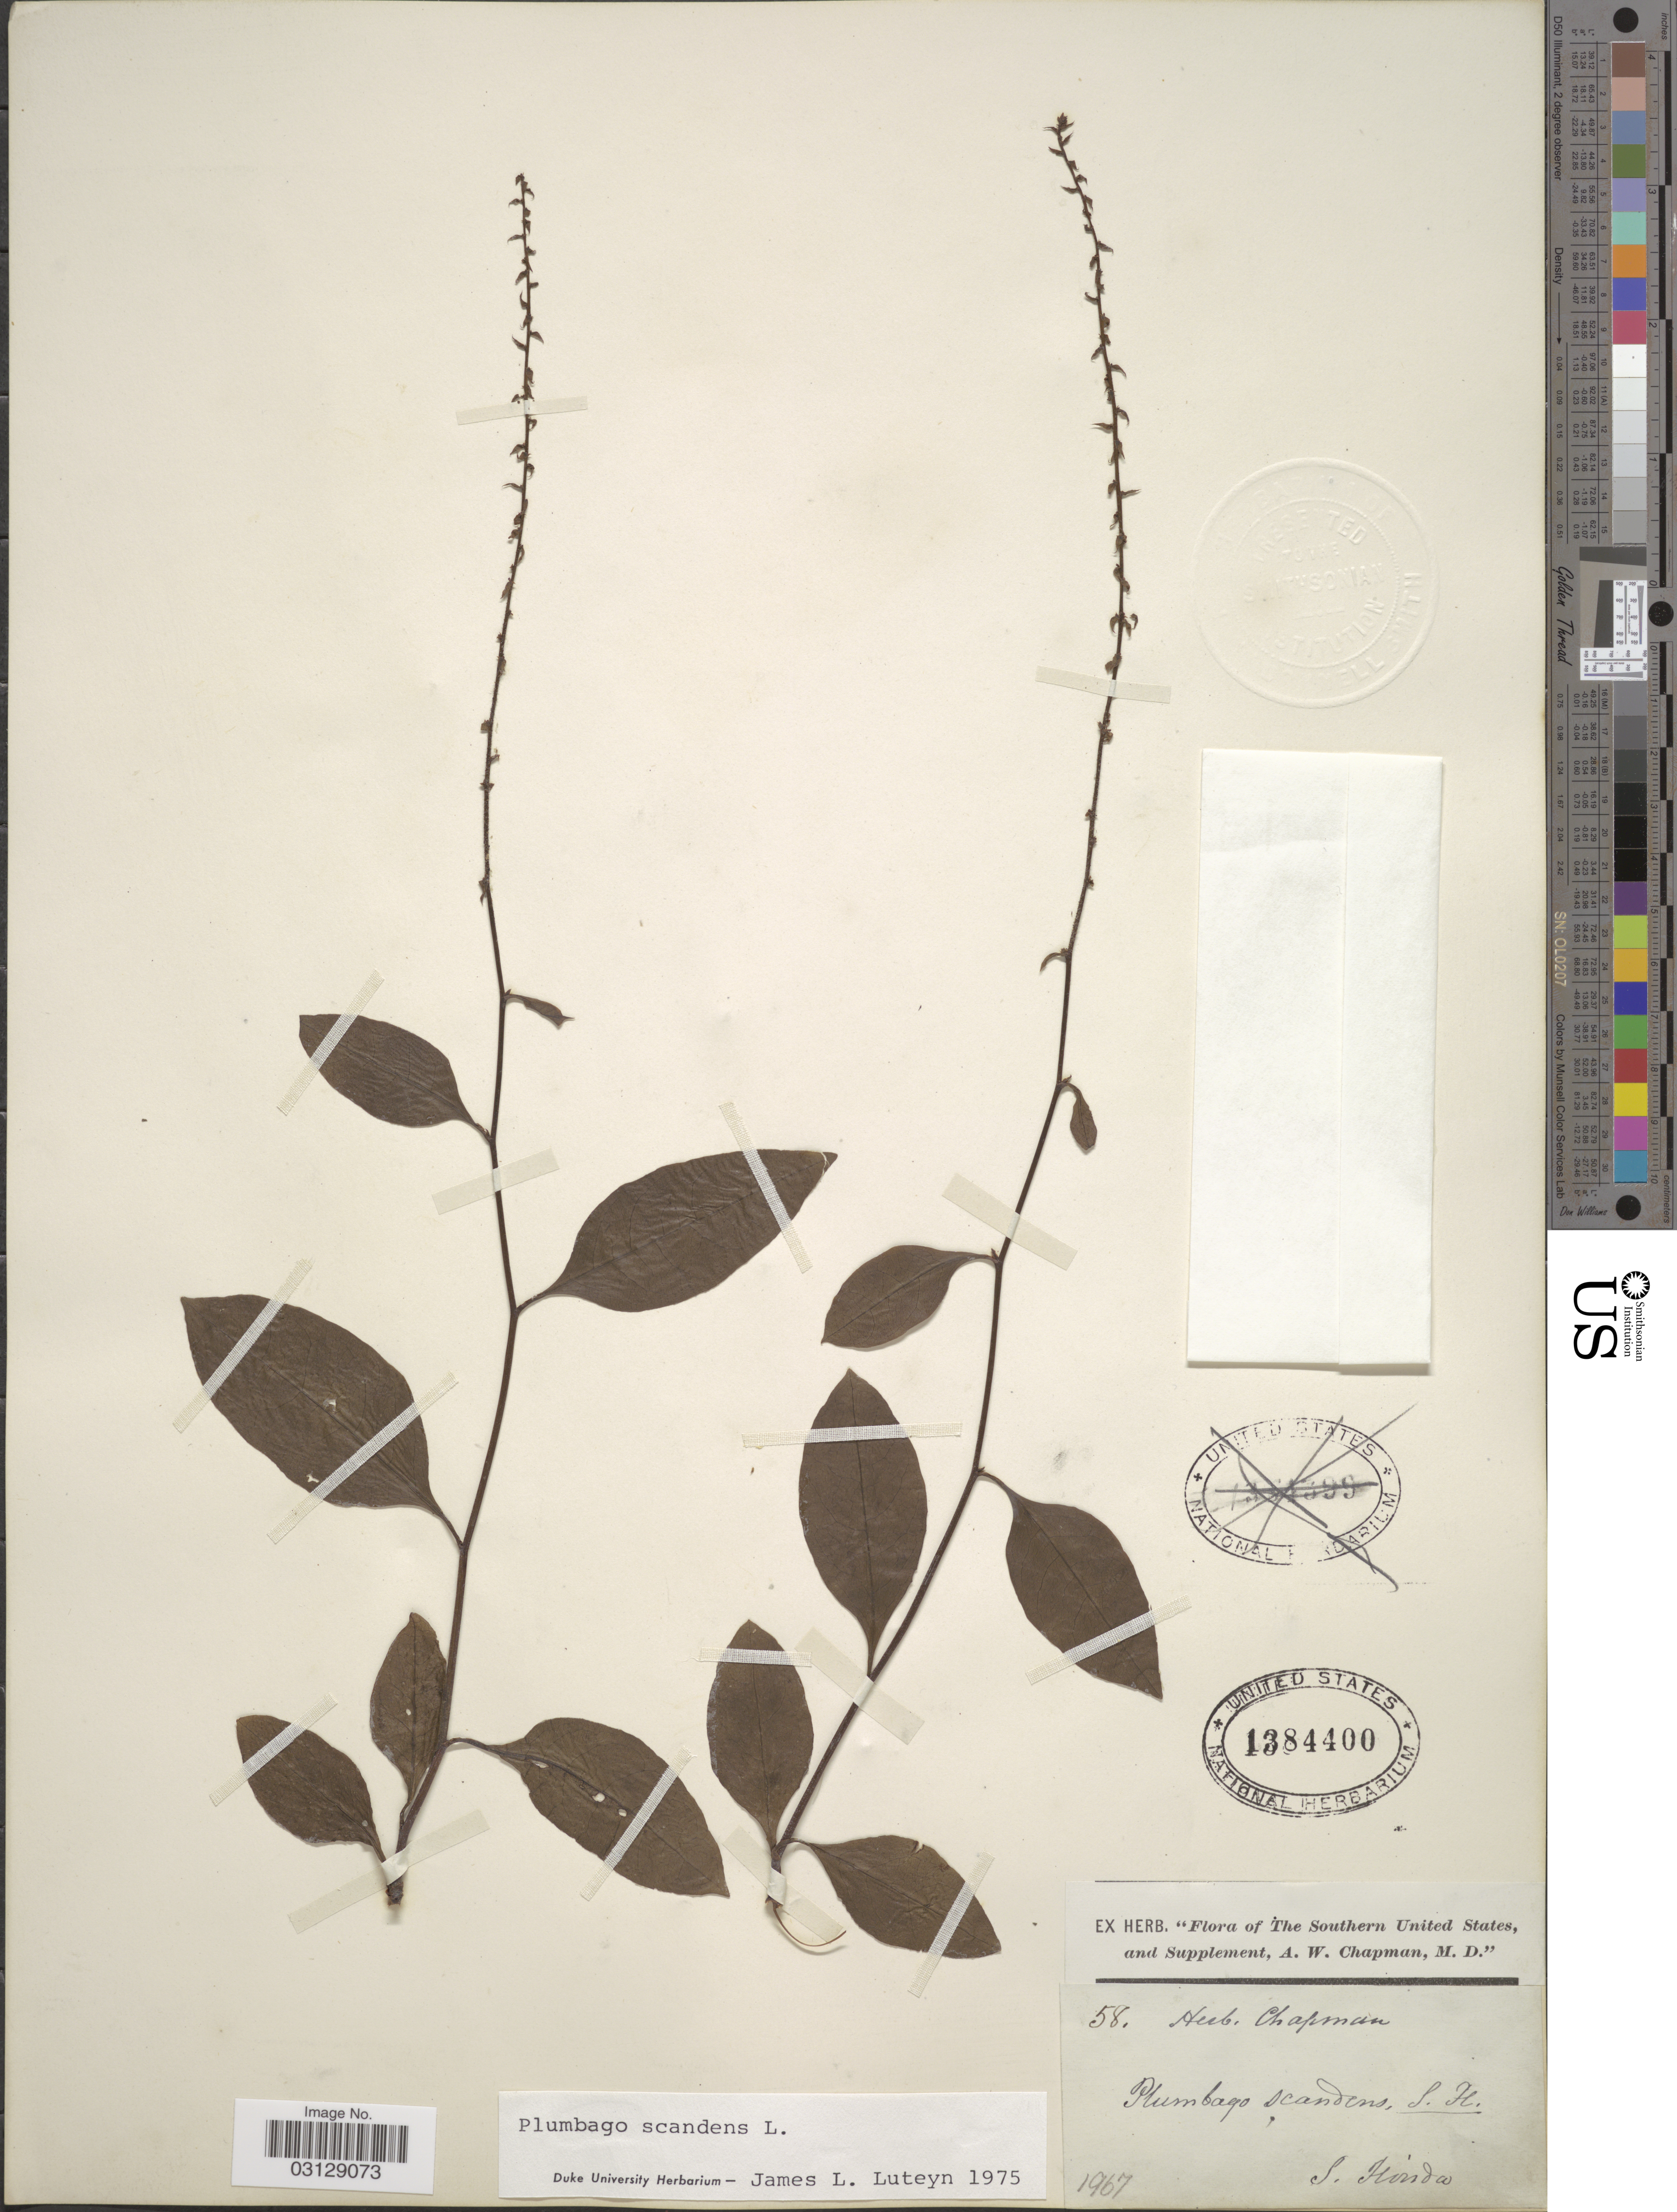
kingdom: Plantae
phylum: Tracheophyta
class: Magnoliopsida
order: Caryophyllales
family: Plumbaginaceae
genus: Plumbago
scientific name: Plumbago scandens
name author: L.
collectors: A. W. Chapman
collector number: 58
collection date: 1967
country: United States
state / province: Florida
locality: S. Florida. Southern United States.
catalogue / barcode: US 1384400